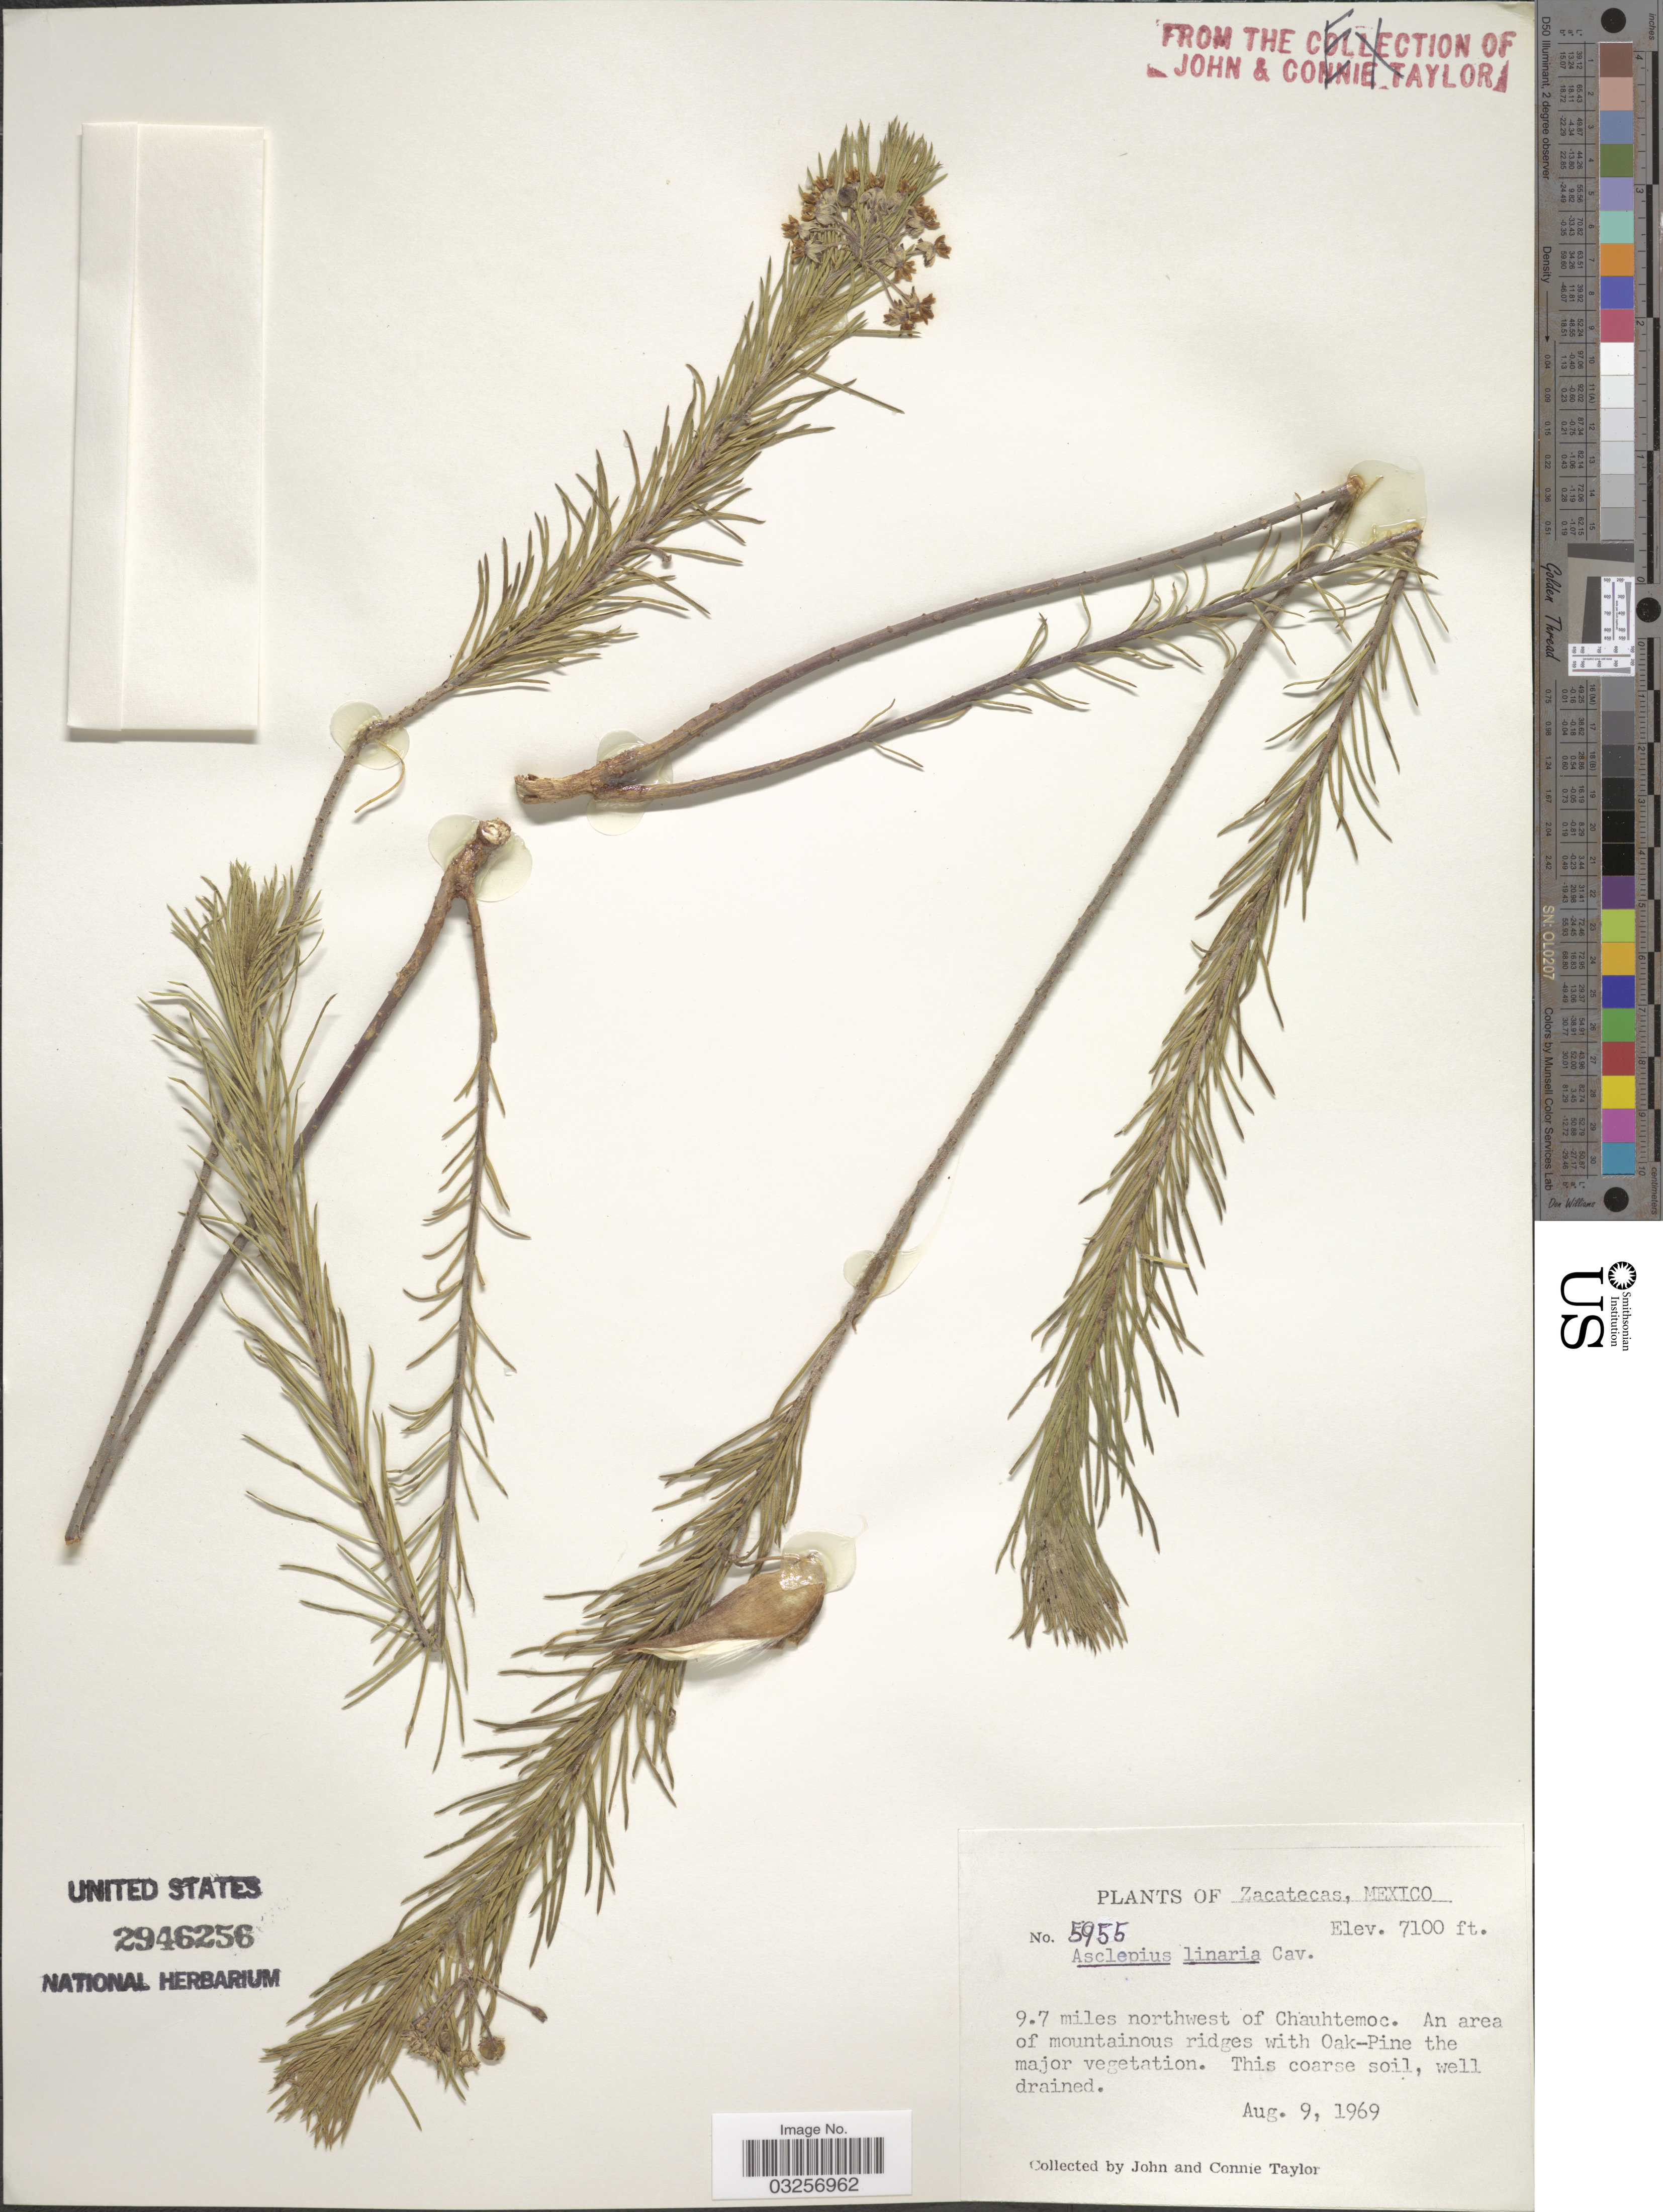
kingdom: Plantae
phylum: Tracheophyta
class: Magnoliopsida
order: Gentianales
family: Apocynaceae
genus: Asclepias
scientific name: Asclepias linaria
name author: Cav.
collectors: J. Taylor & C. Taylor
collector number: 5955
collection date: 1969-08-09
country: Mexico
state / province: Zacatecas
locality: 9.7 miles northwest of Chauhtemoc. An area of mountainous ridges with Oak-Pine the major vegetation.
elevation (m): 2164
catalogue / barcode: US 2946256